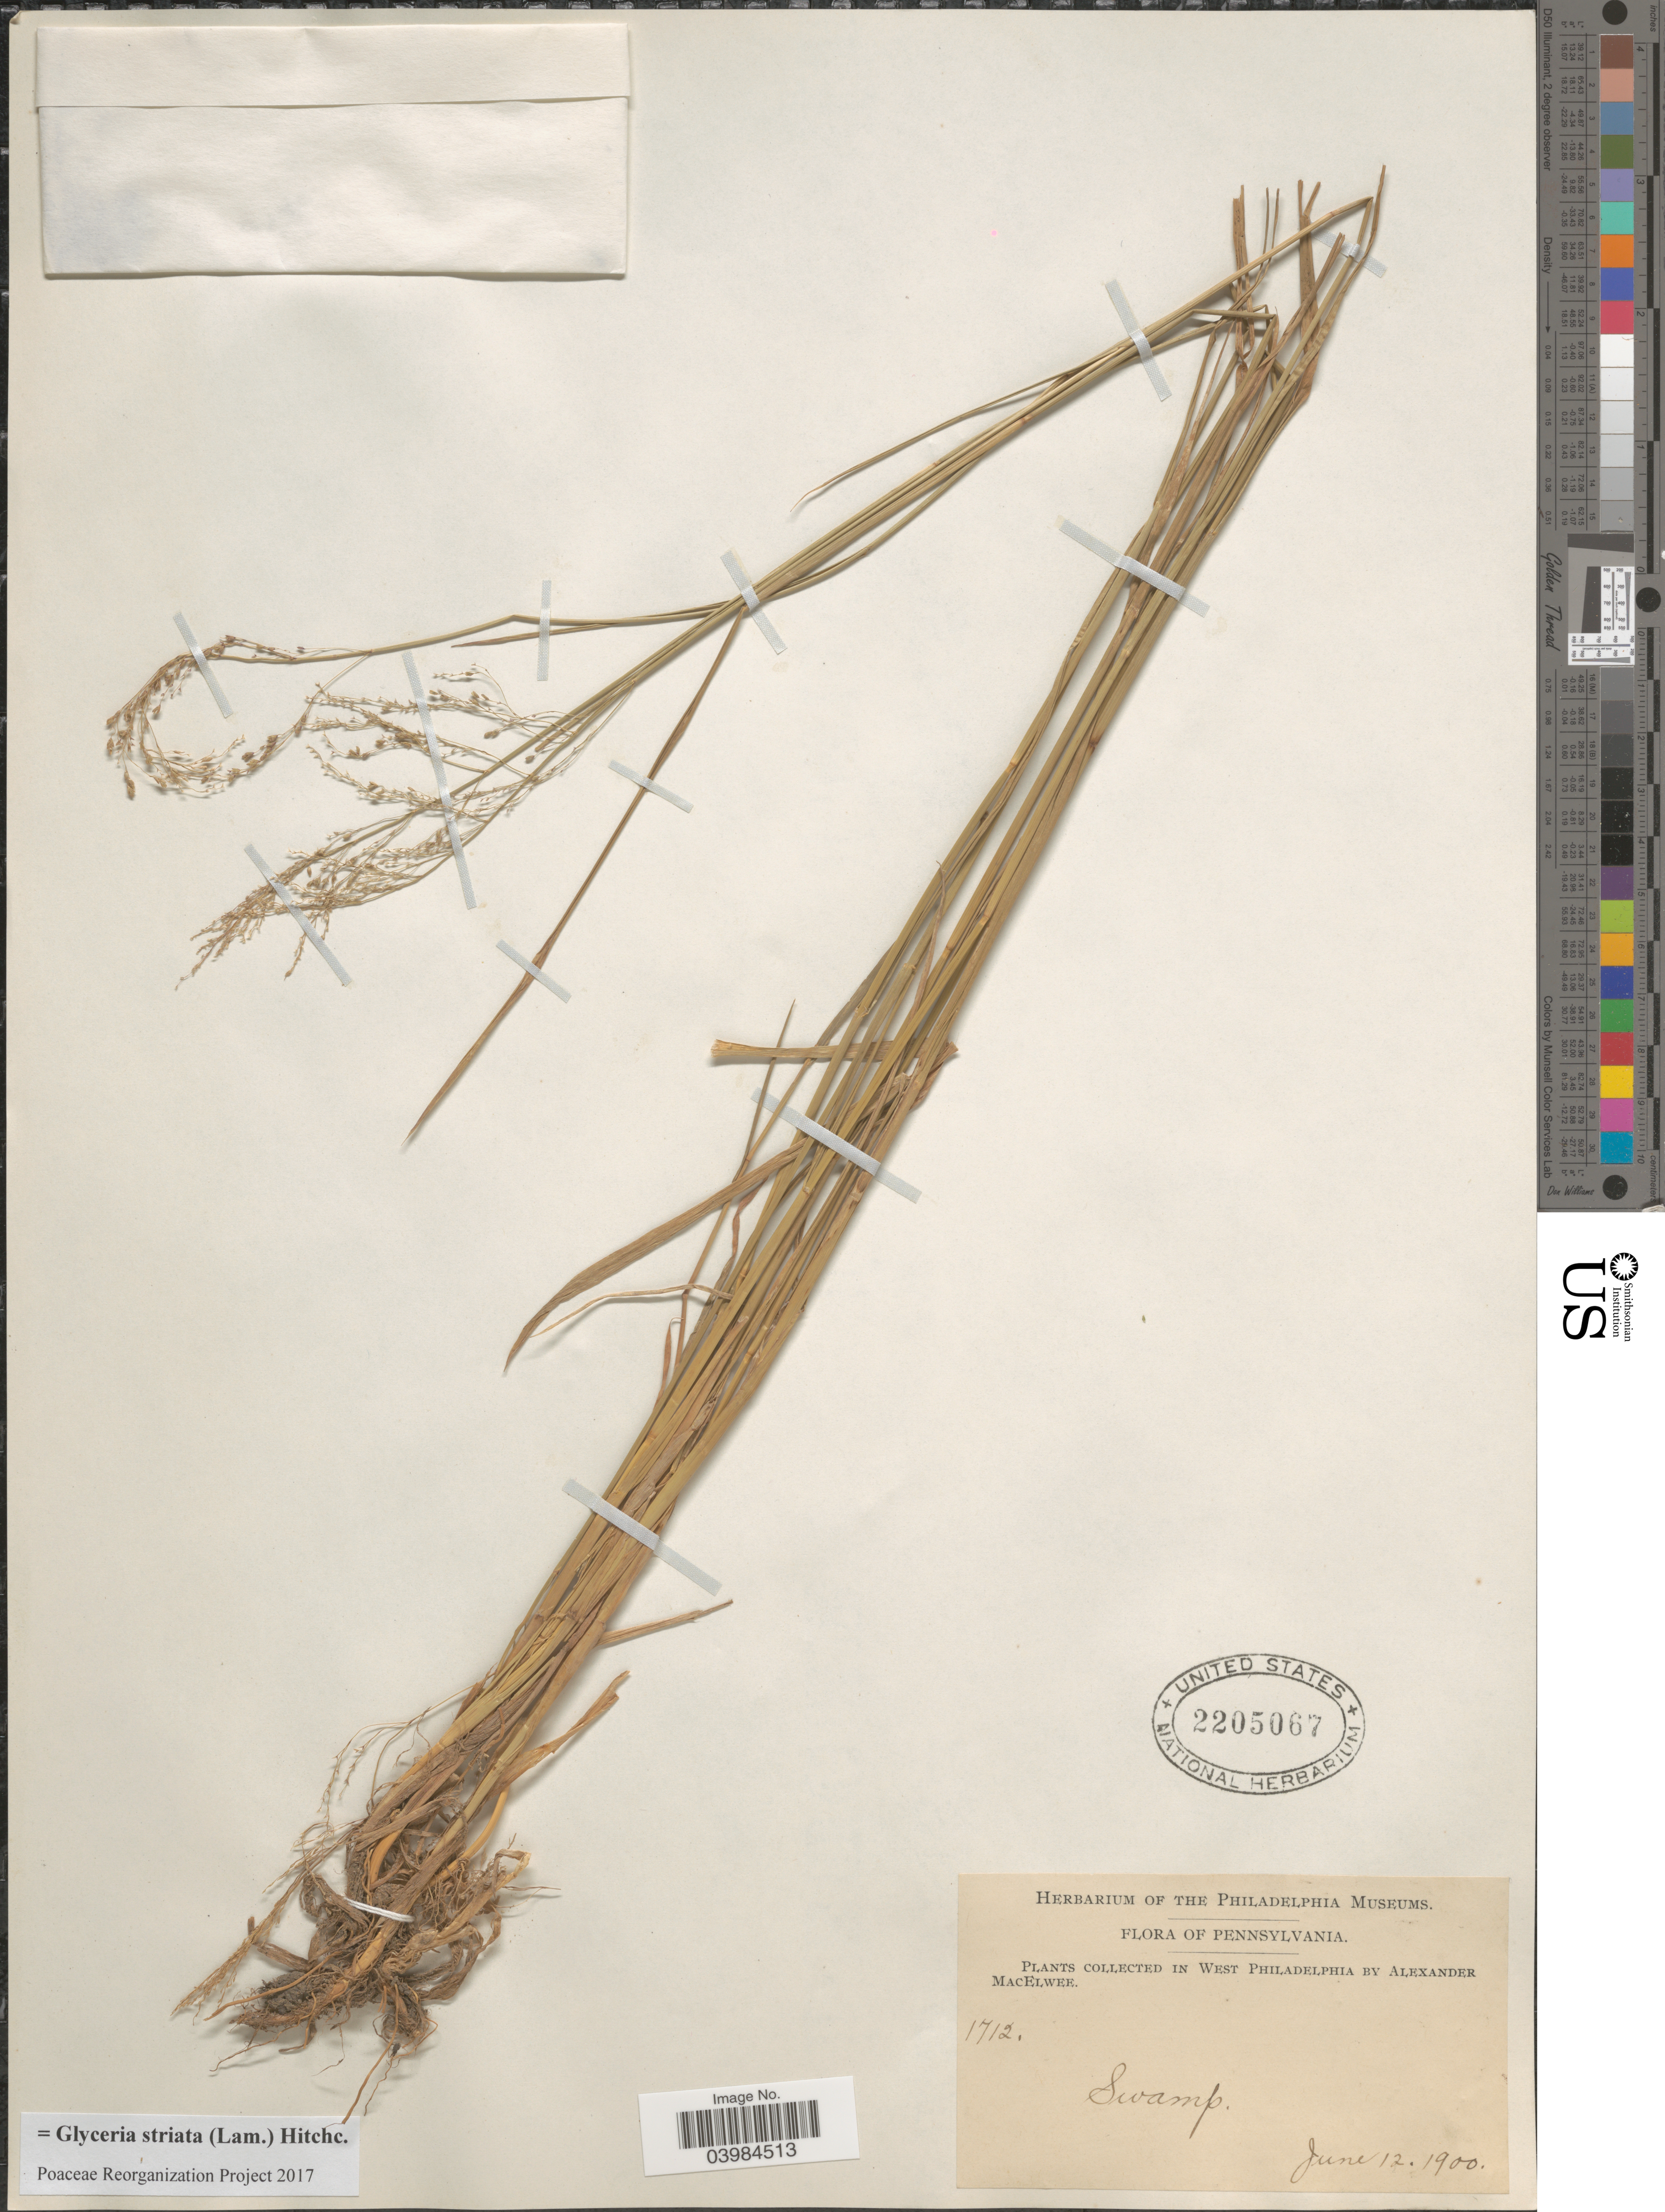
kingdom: Plantae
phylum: Tracheophyta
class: Liliopsida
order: Poales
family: Poaceae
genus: Glyceria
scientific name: Glyceria striata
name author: (Lam.) Hitchc.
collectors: A. MacElwee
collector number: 1712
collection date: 1900-06-12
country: United States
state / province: Pennsylvania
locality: In West Philadelphia. Swamp.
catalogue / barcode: US 2205067